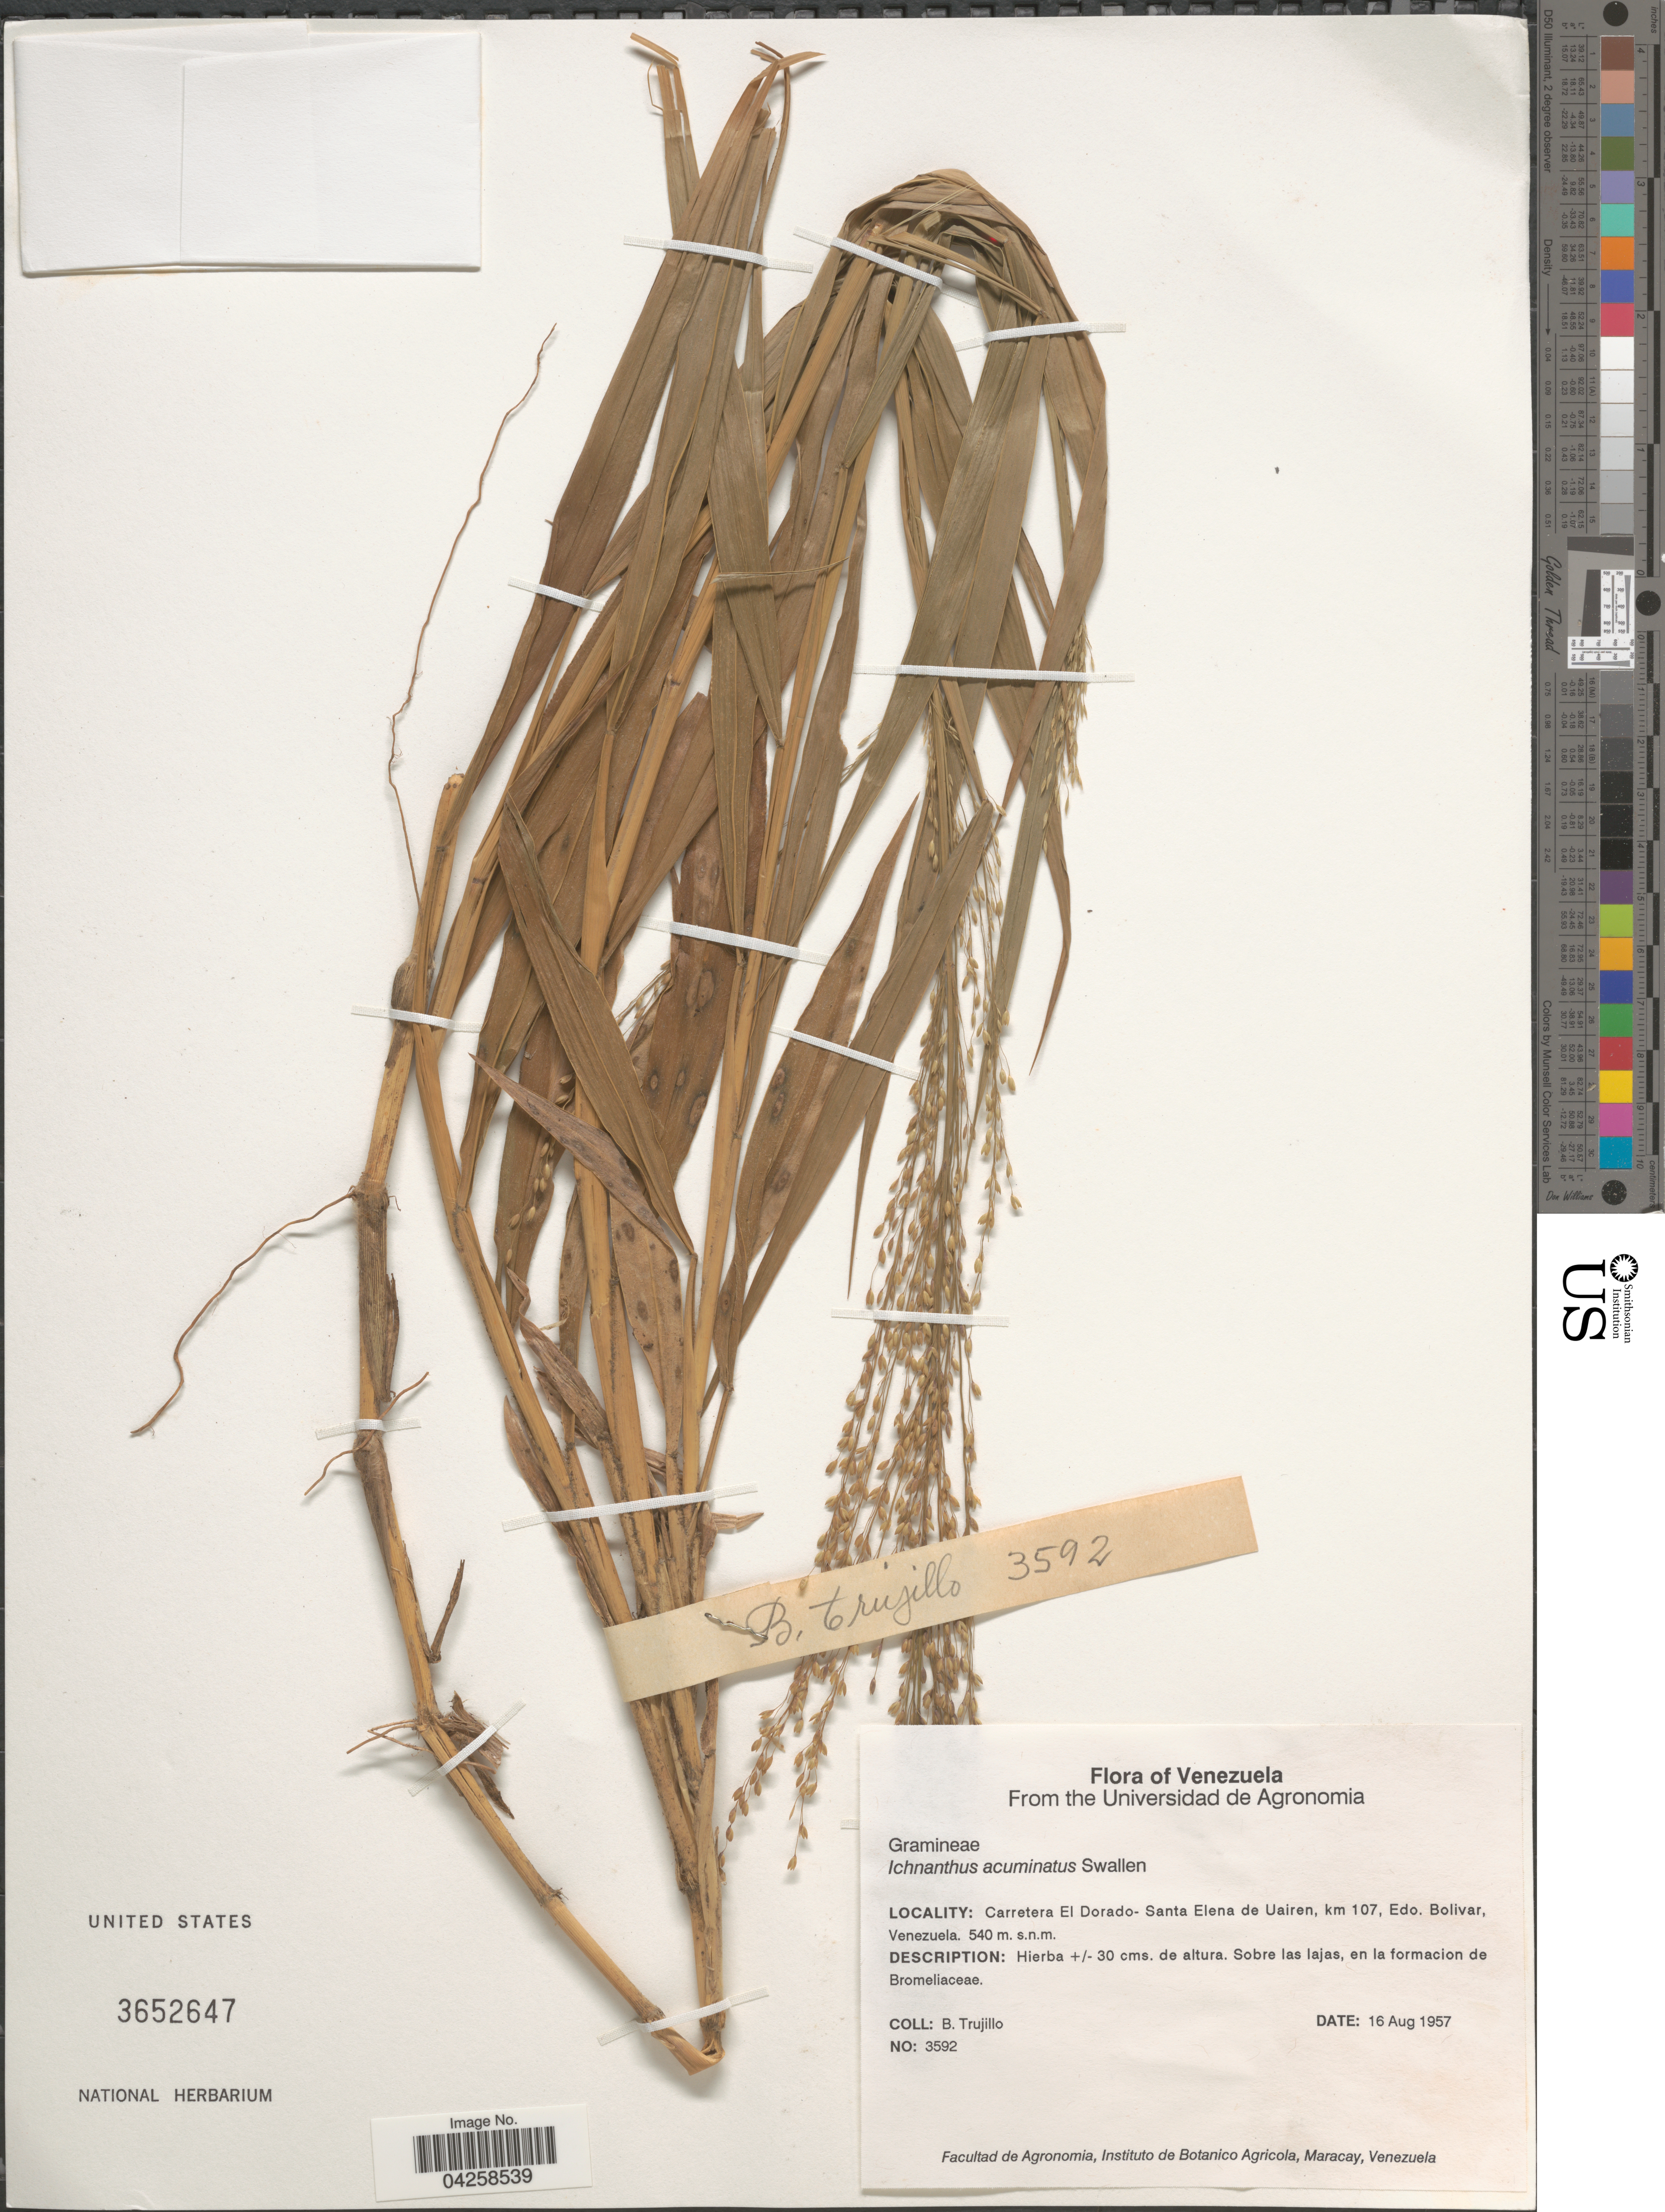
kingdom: Plantae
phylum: Tracheophyta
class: Liliopsida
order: Poales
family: Poaceae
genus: Ichnanthus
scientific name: Ichnanthus calvescens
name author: (Nees ex Trin.) Döll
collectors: B. Trujillo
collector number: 3592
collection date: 1957-08-16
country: Venezuela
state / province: Bolivar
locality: Carretera El Dorado- Santa Elena de Uairen, km 107.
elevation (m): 540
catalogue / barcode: US 3652647